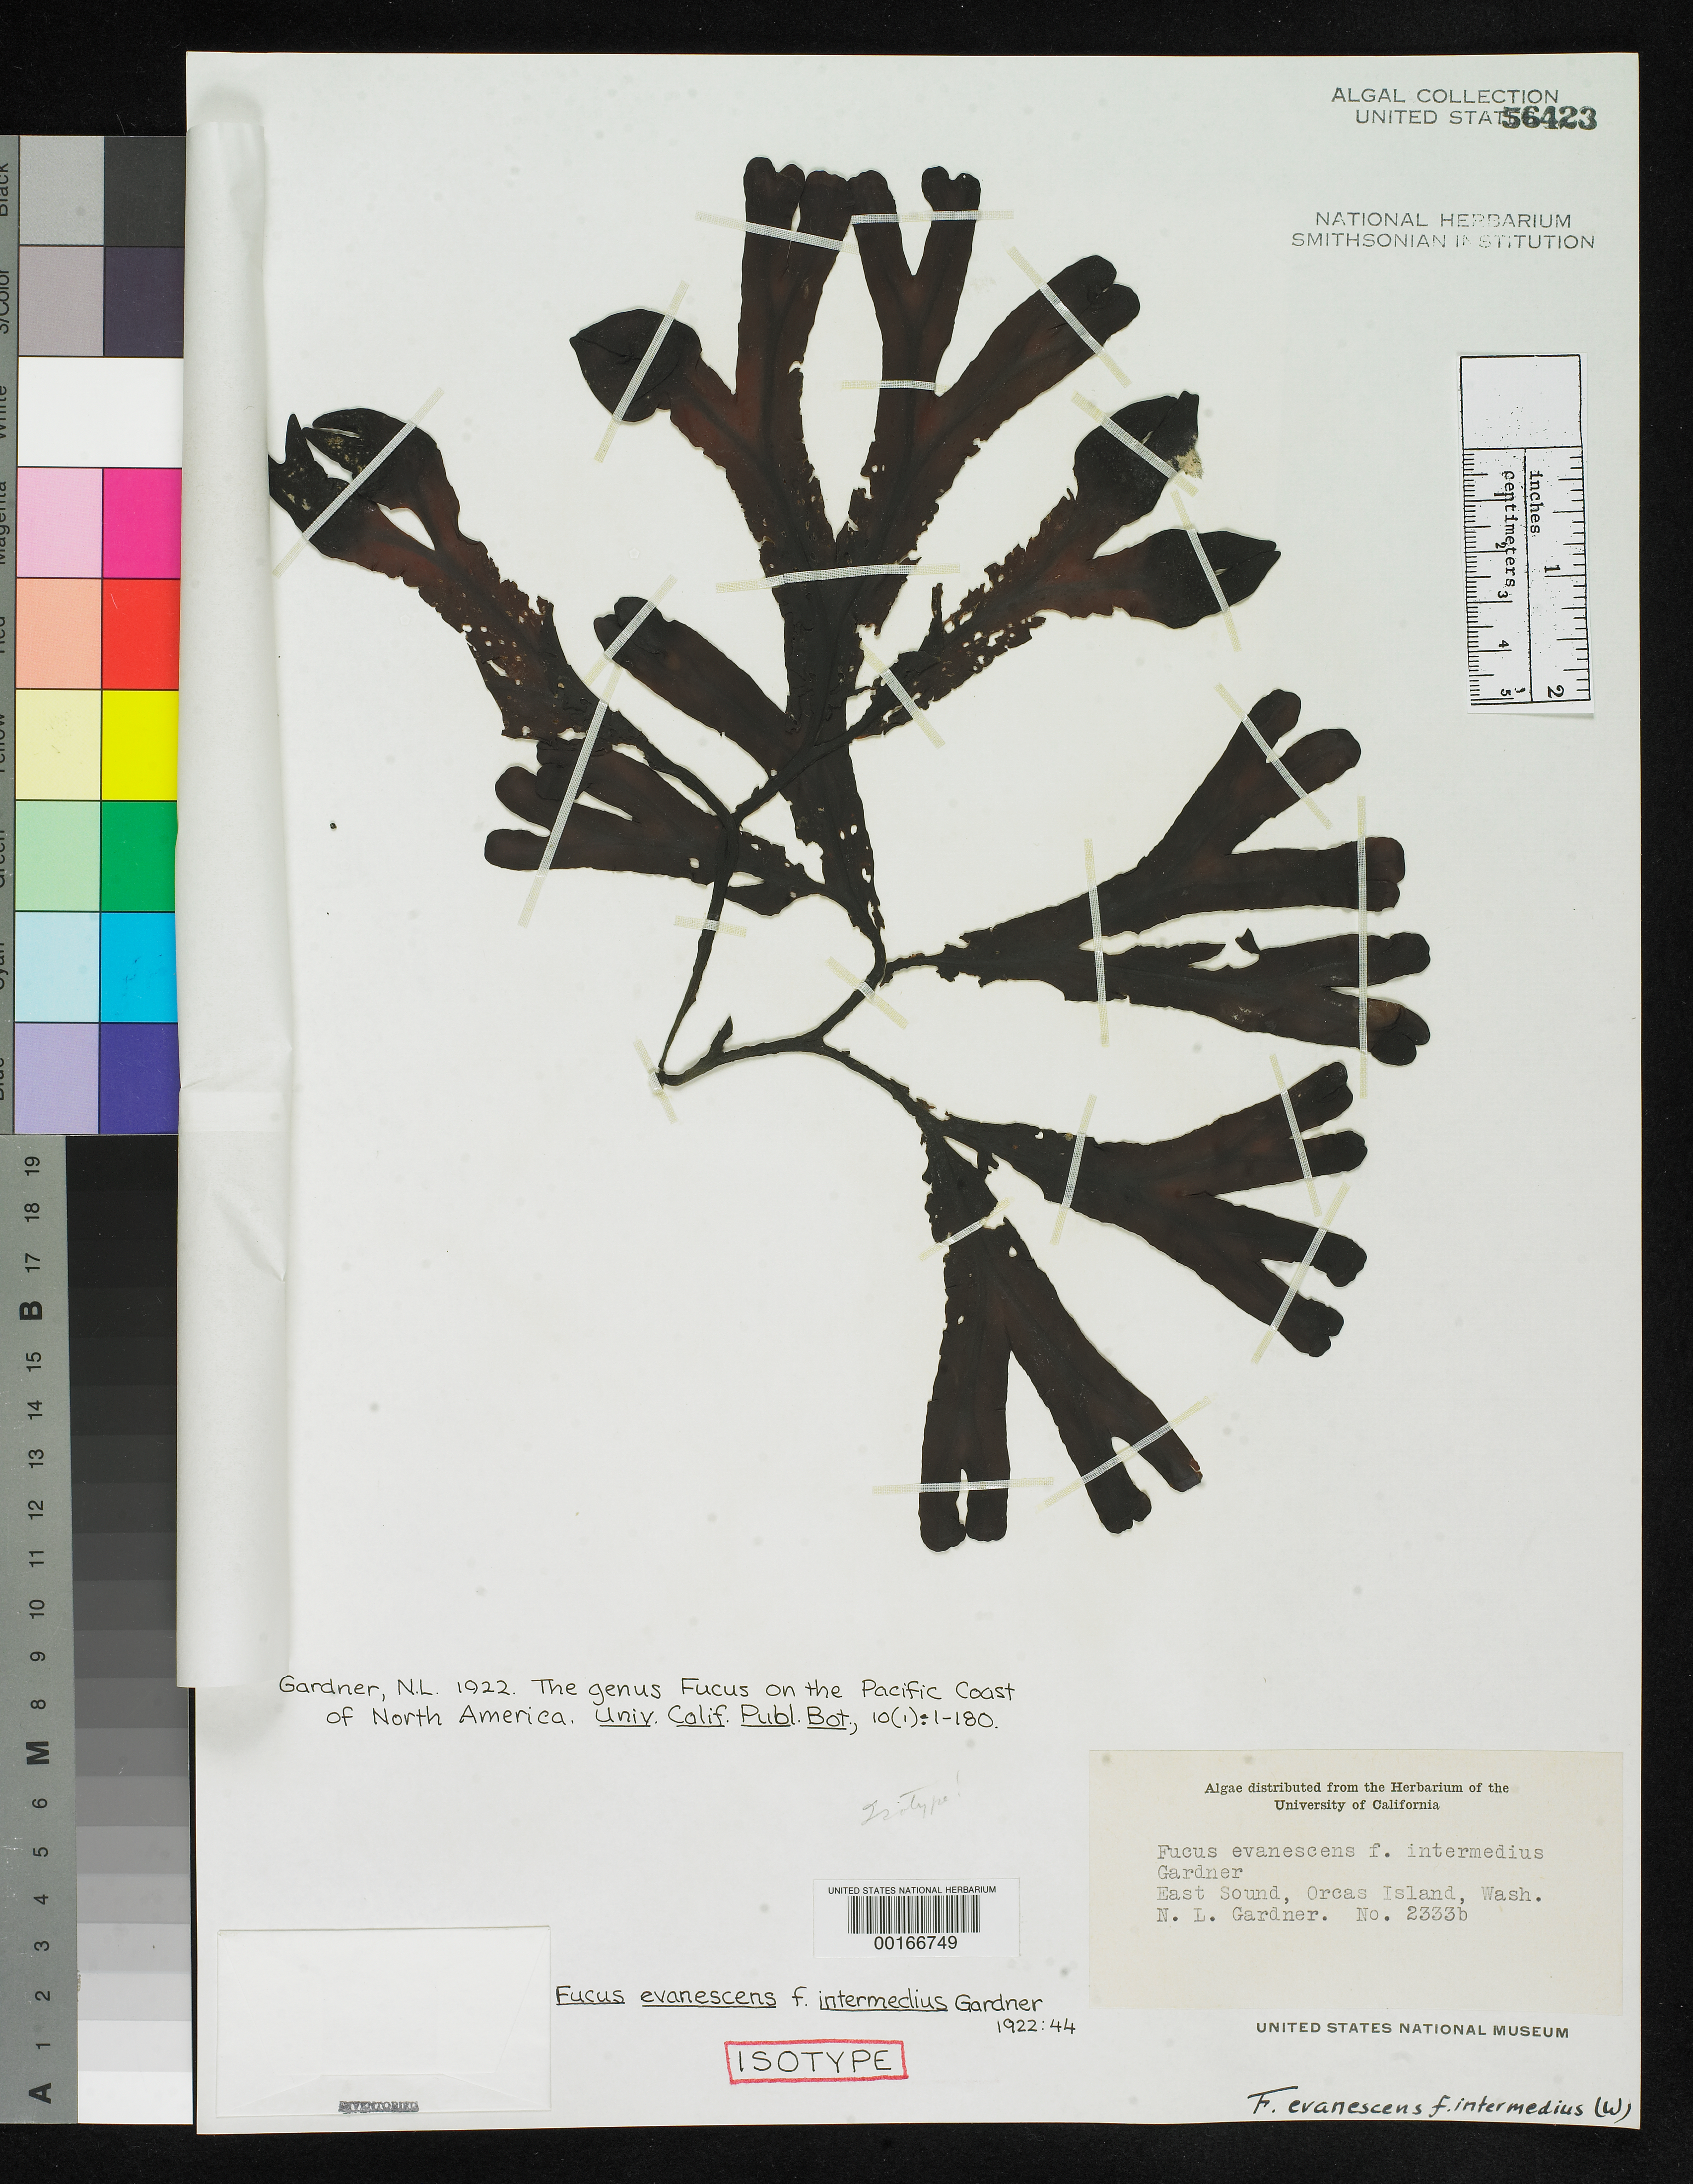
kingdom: Chromista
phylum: Ochrophyta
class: Phaeophyceae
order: Fucales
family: Fucaceae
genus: Fucus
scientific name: Fucus evanescens f. intermedius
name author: N.L. Gardner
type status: Isotype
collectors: N. Gardner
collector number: NLG 2333B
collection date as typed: Jul 1910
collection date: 1910-07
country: United States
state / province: Washington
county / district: San Juan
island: Orcas Island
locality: East Sound.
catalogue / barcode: US 56423